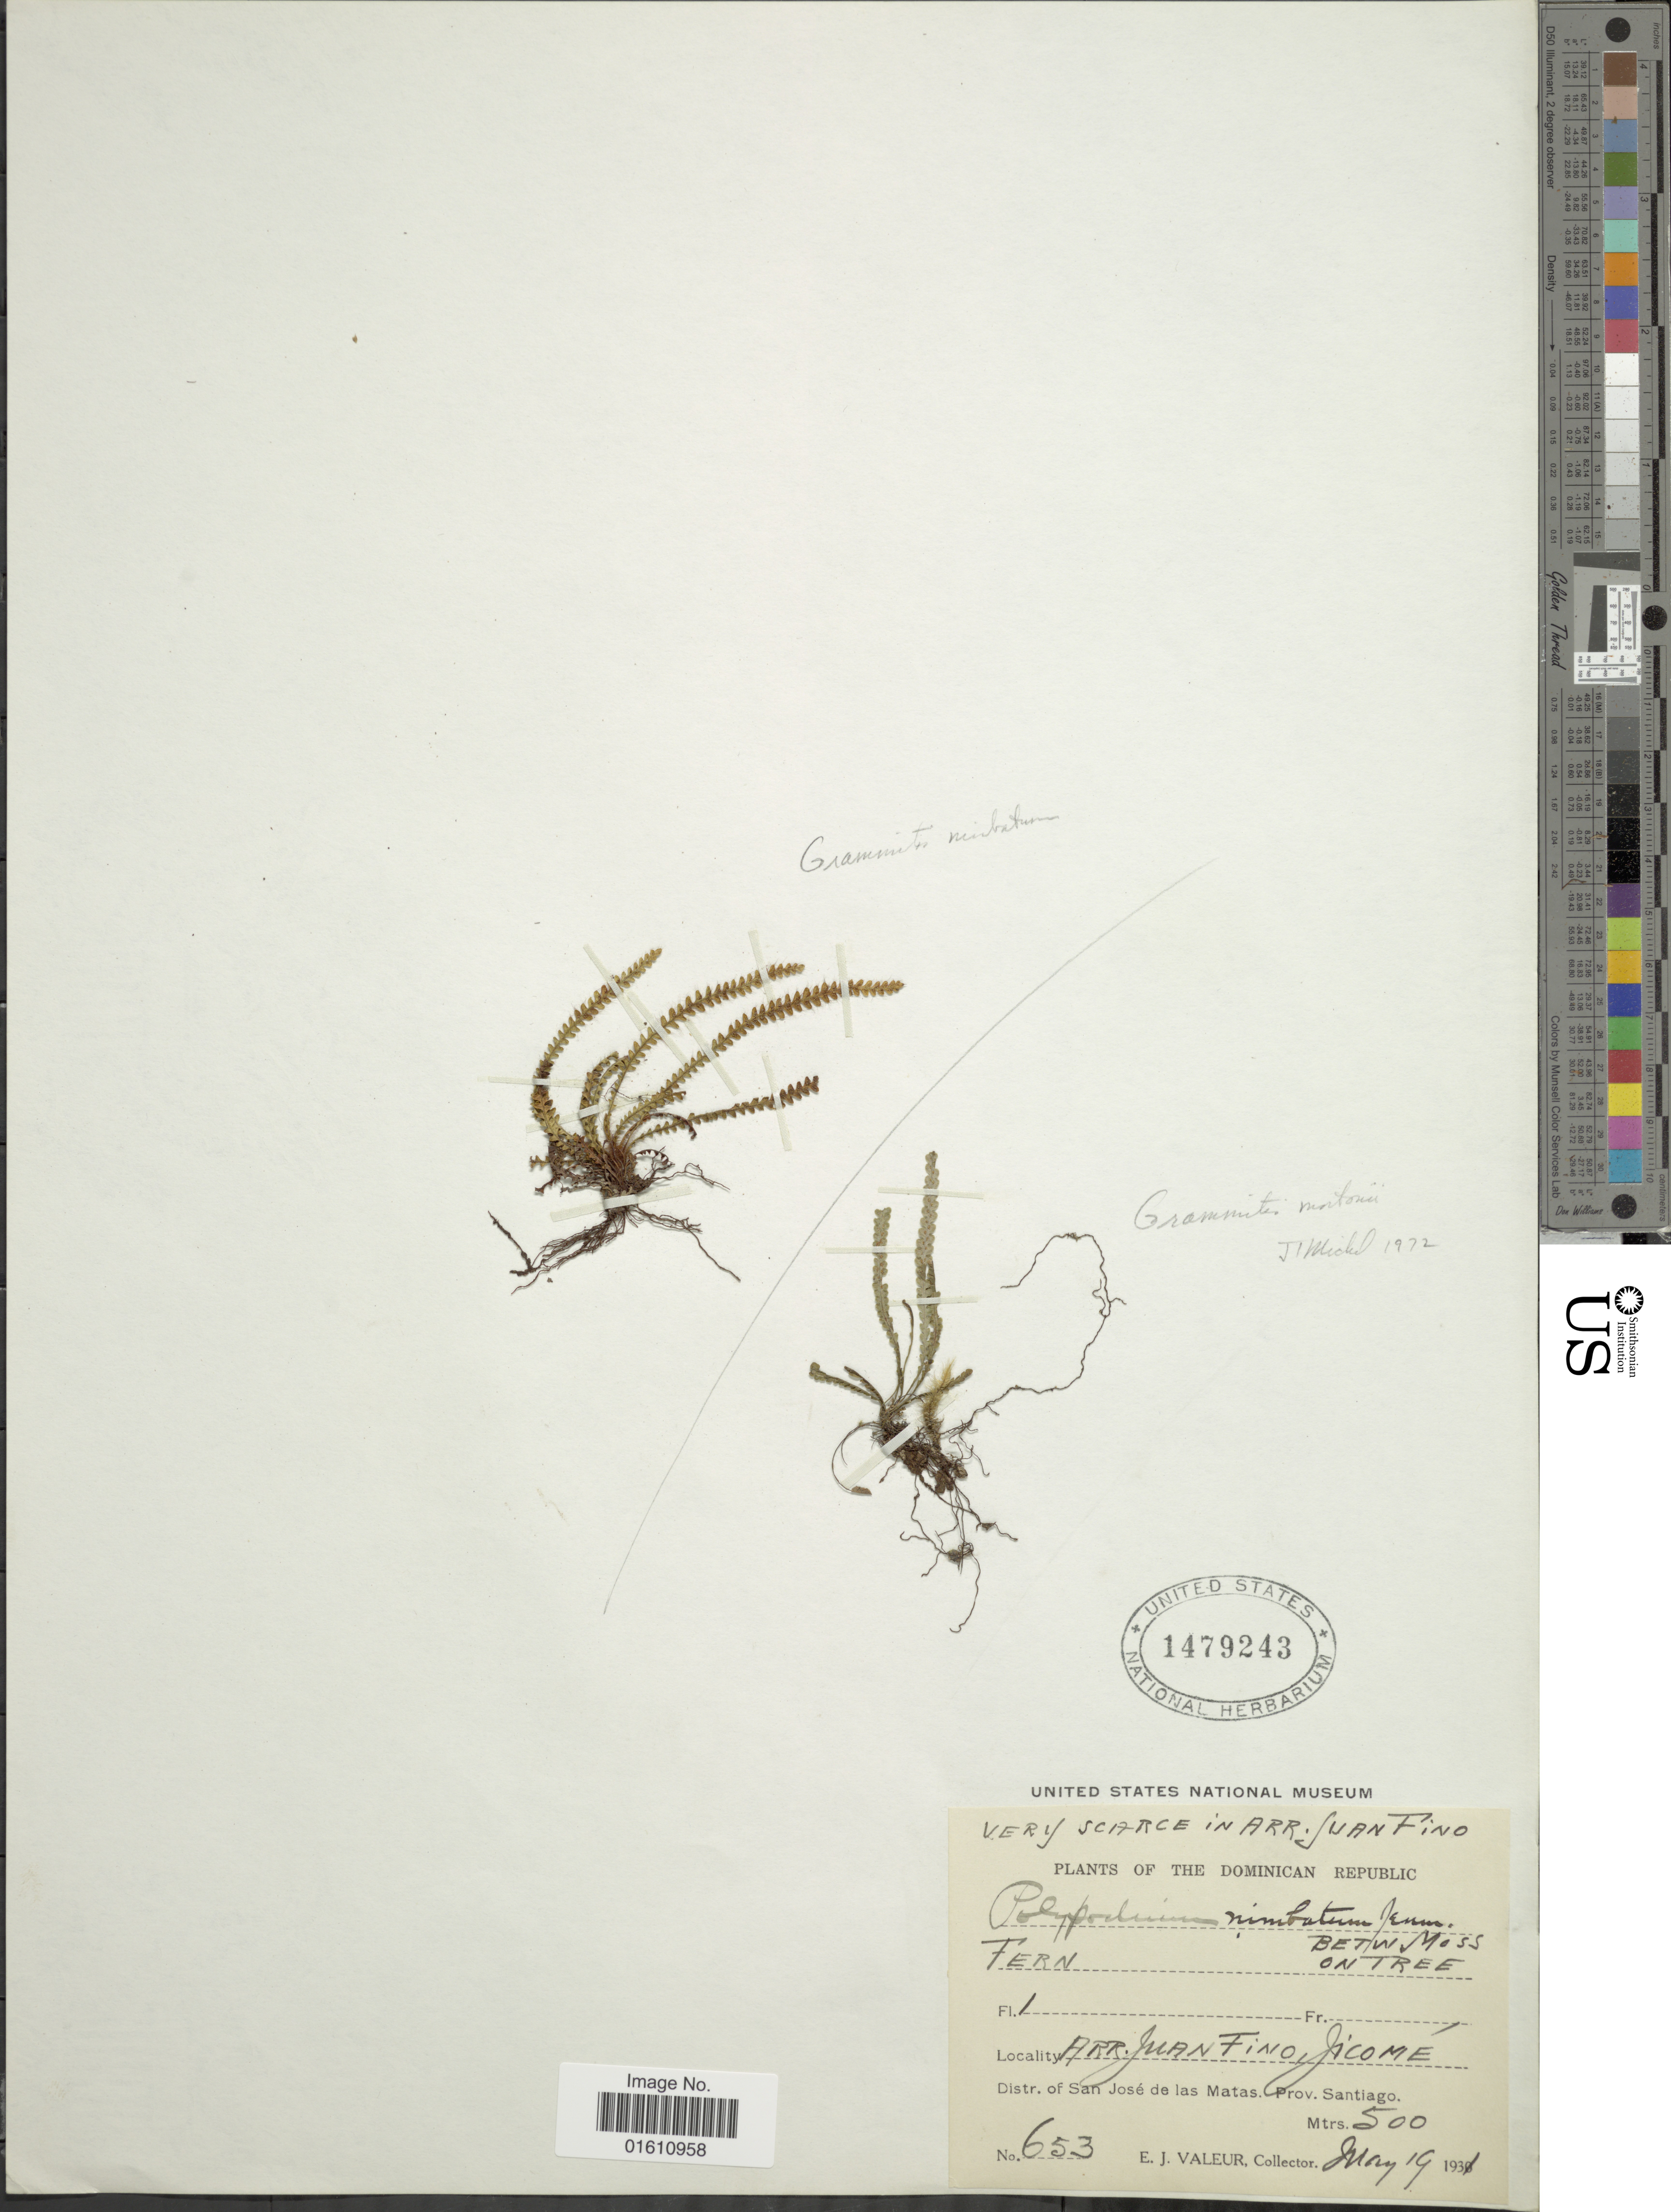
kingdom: Plantae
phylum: Tracheophyta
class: Polypodiopsida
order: Polypodiales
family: Polypodiaceae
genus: Moranopteris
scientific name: Moranopteris knowltoniorum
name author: (Hodge) R. Y. Hirai & J. Prado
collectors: E. Valeur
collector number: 653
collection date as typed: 19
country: Costa Rica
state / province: San José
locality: Arr. Juan Fino, Jicome, Distr. of San Jose de las Matas. prov. Santiago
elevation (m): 500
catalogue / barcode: US 1479243